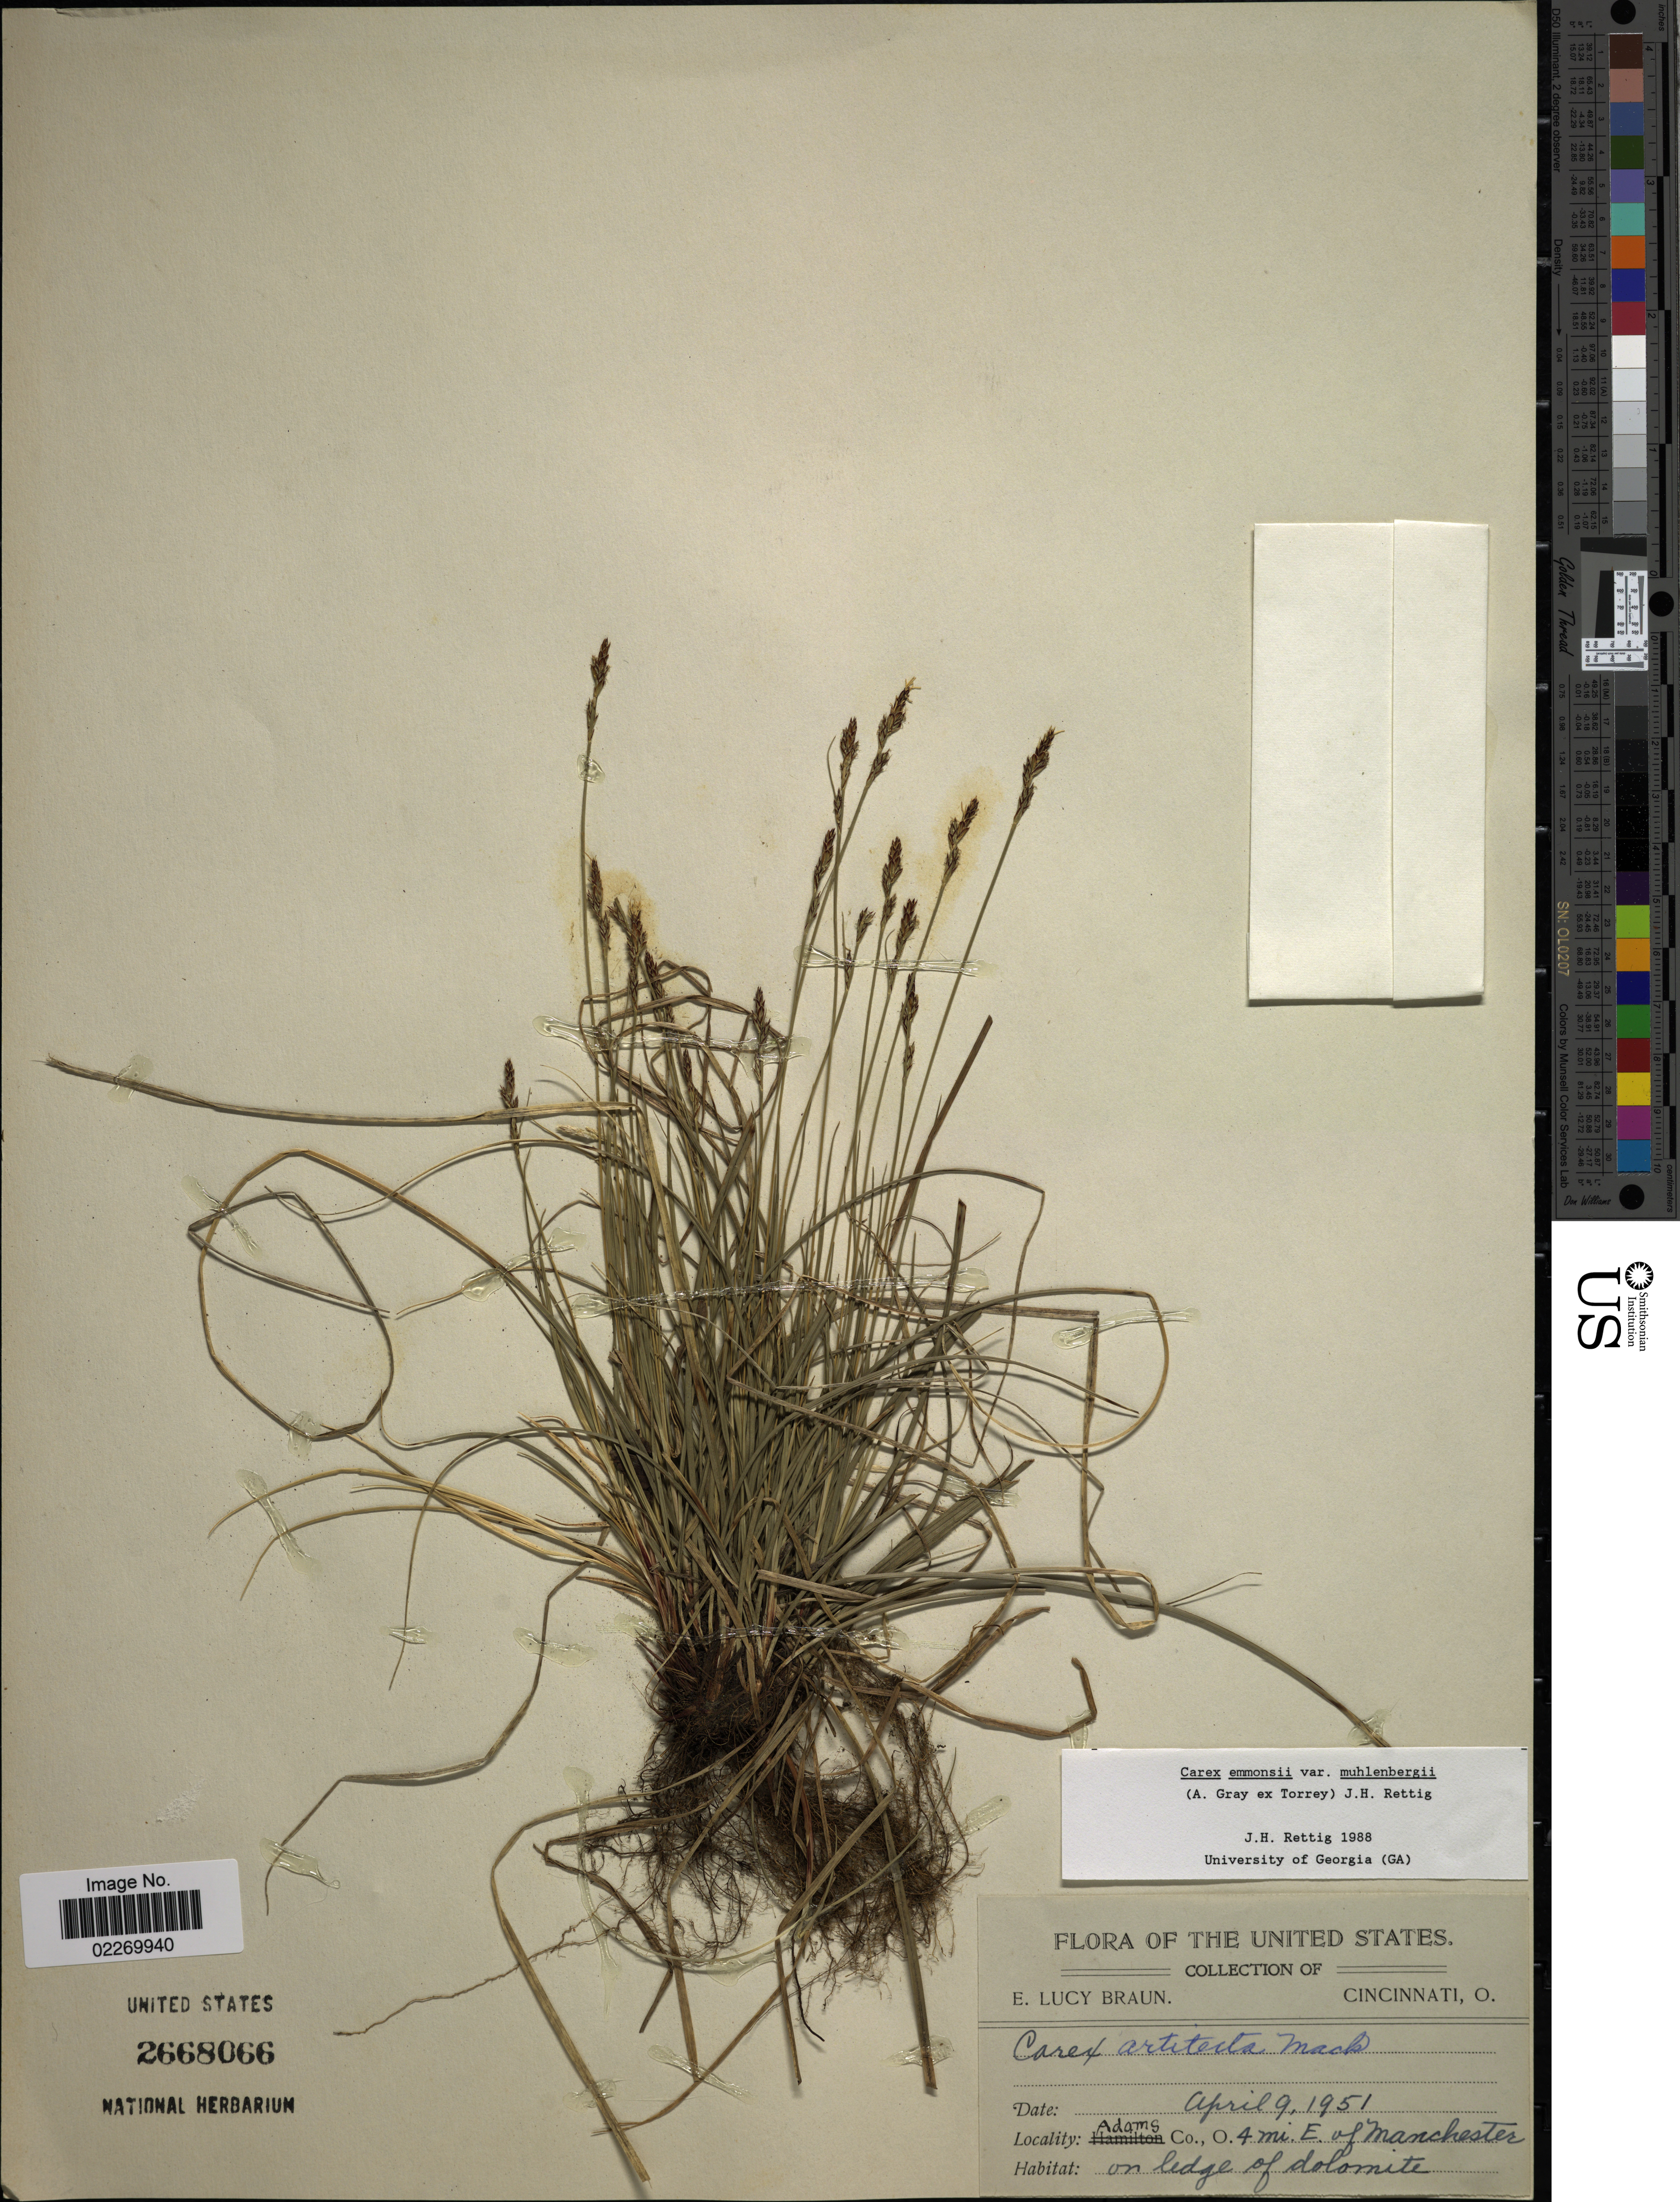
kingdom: Plantae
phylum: Tracheophyta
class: Liliopsida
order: Poales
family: Cyperaceae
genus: Carex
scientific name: Carex albicans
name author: Willd. ex Spreng.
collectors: E. L. Braun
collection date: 1951-04-09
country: United States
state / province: Ohio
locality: Adams Co., 4 mi. E. of Manchester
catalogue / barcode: US 2668066